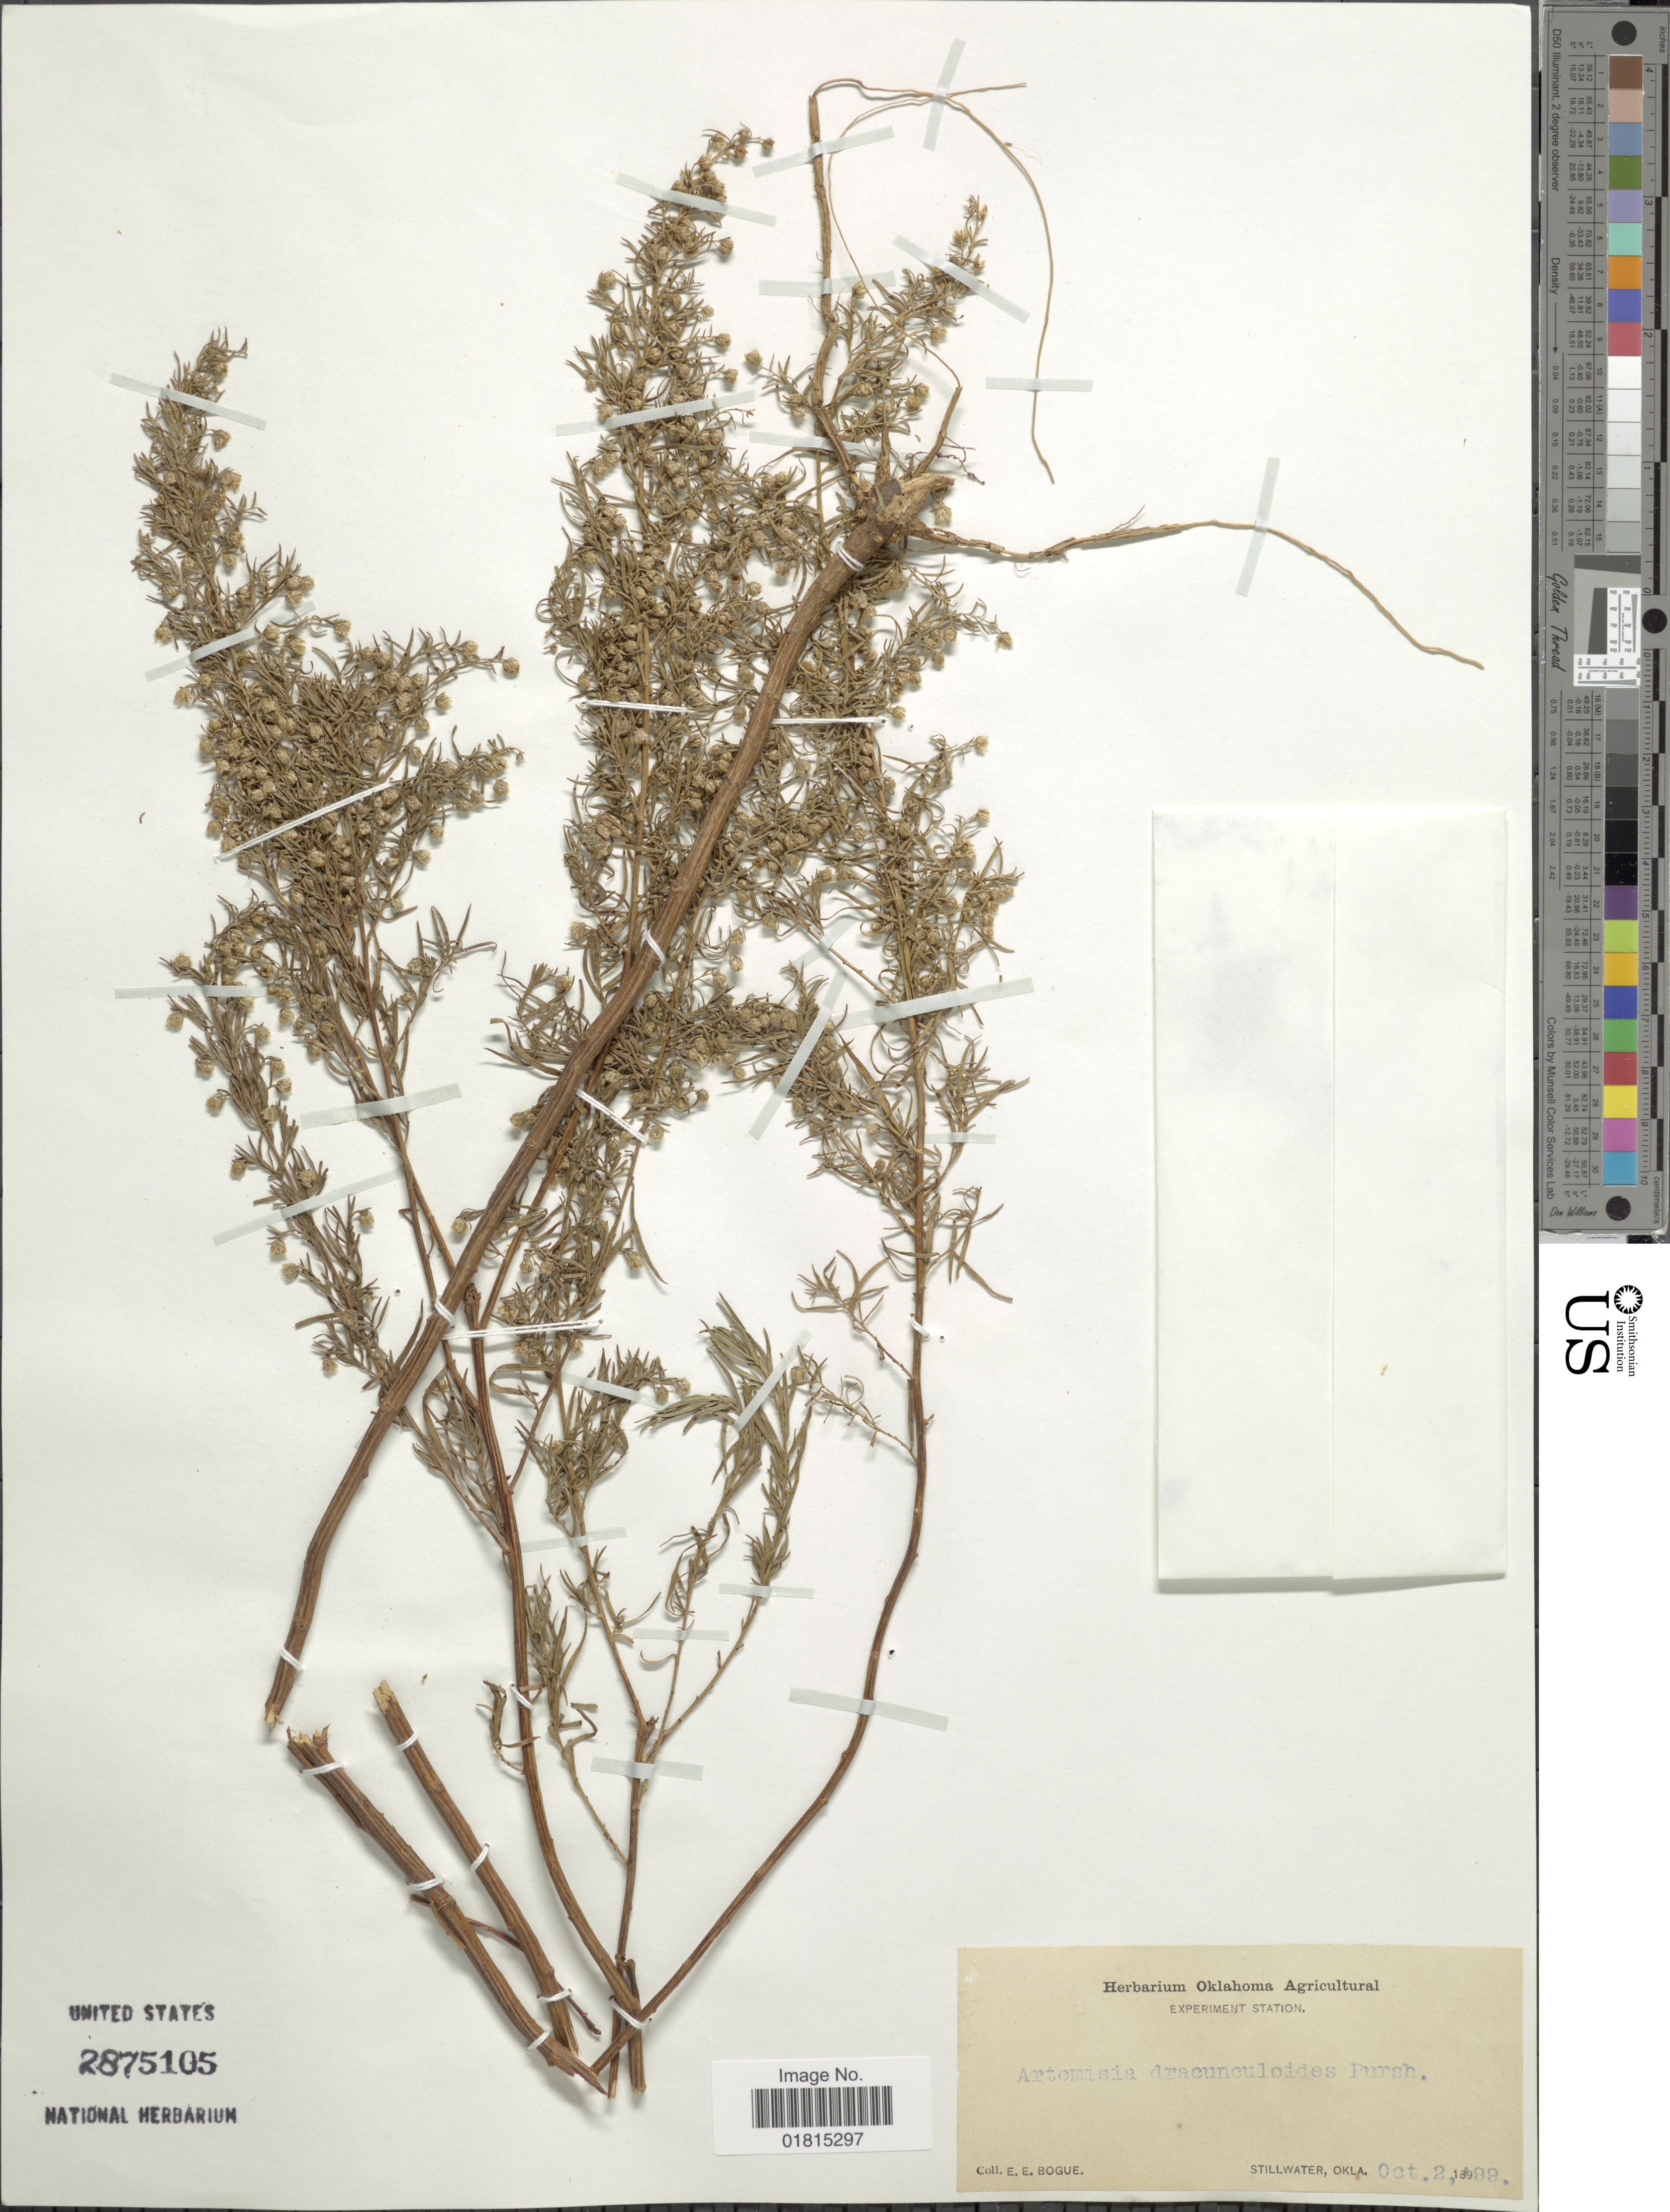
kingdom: Plantae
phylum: Tracheophyta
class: Magnoliopsida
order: Asterales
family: Asteraceae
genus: Artemisia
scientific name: Artemisia dracunculoides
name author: Pursh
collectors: E. Bogue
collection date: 1899-10-02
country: United States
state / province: Oklahoma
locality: Stillwater, Okla.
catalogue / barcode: US 2875105